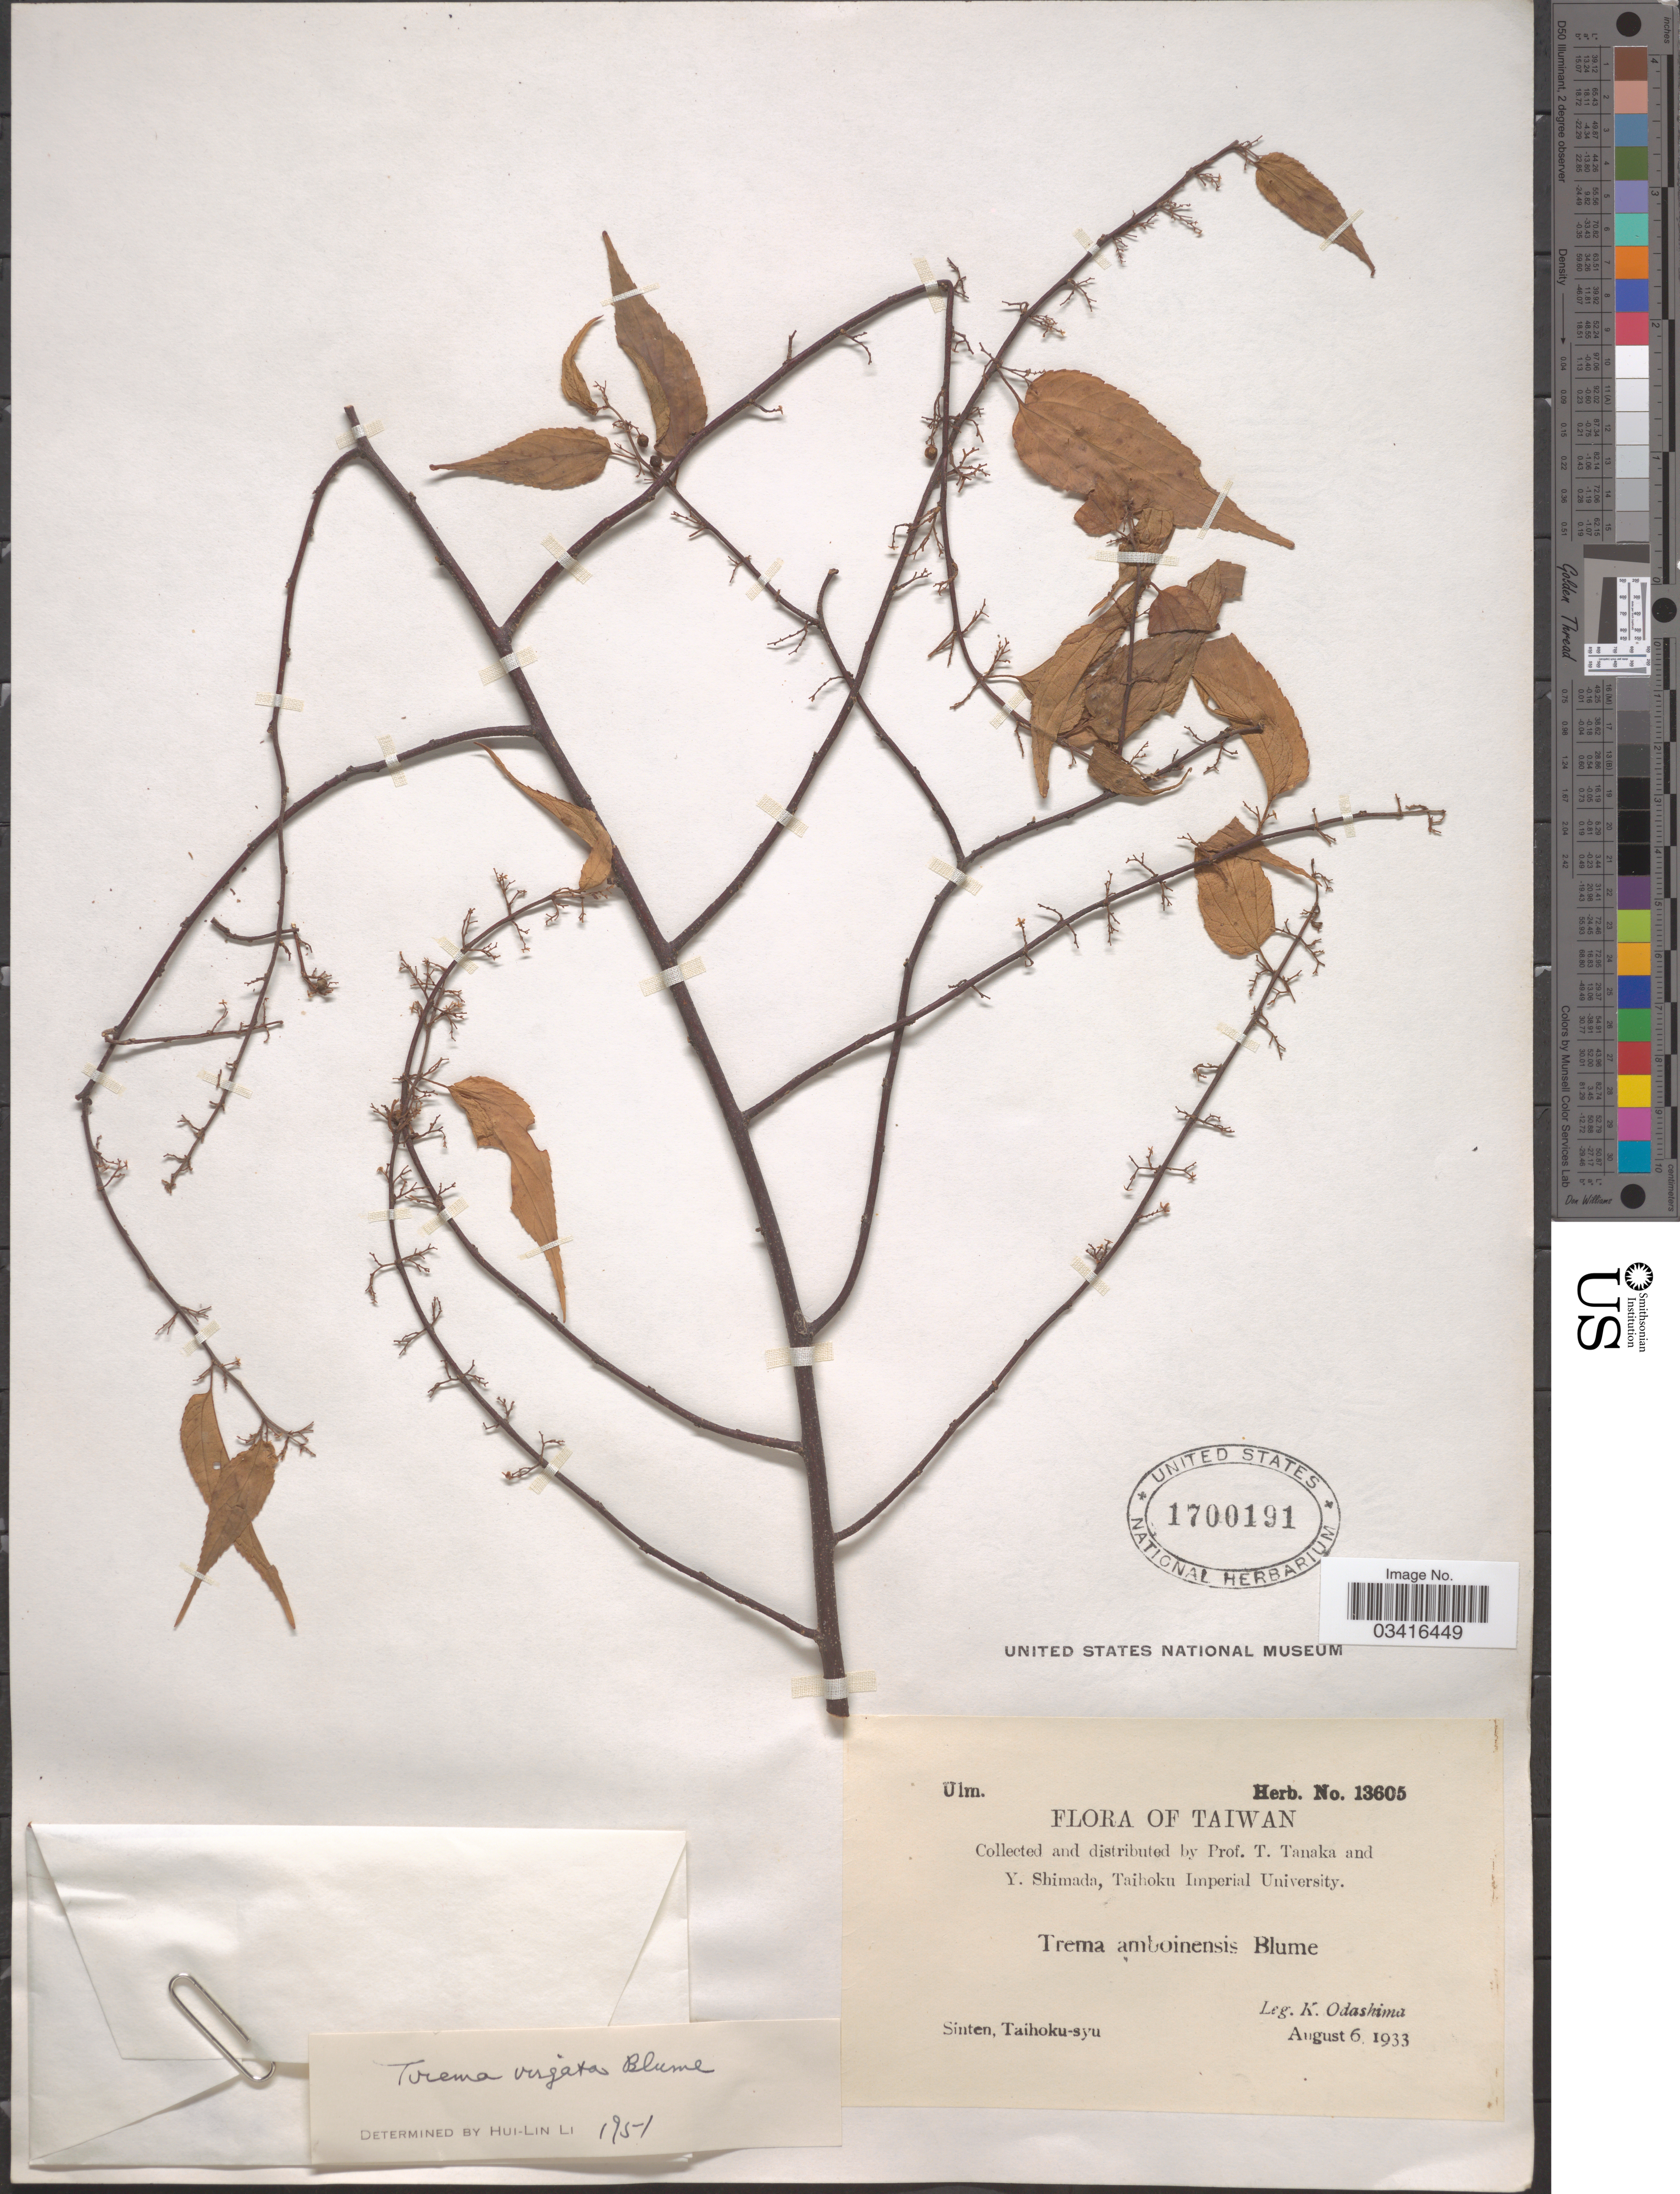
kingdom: Plantae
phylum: Tracheophyta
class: Magnoliopsida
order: Rosales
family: Cannabaceae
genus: Trema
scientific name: Trema cannabina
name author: Lour.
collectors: K. Odashima, T. Tanaka & Y. Shimada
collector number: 13605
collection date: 1933-08-06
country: Taiwan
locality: Sinten, Taihoku-syu.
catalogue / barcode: US 1700191